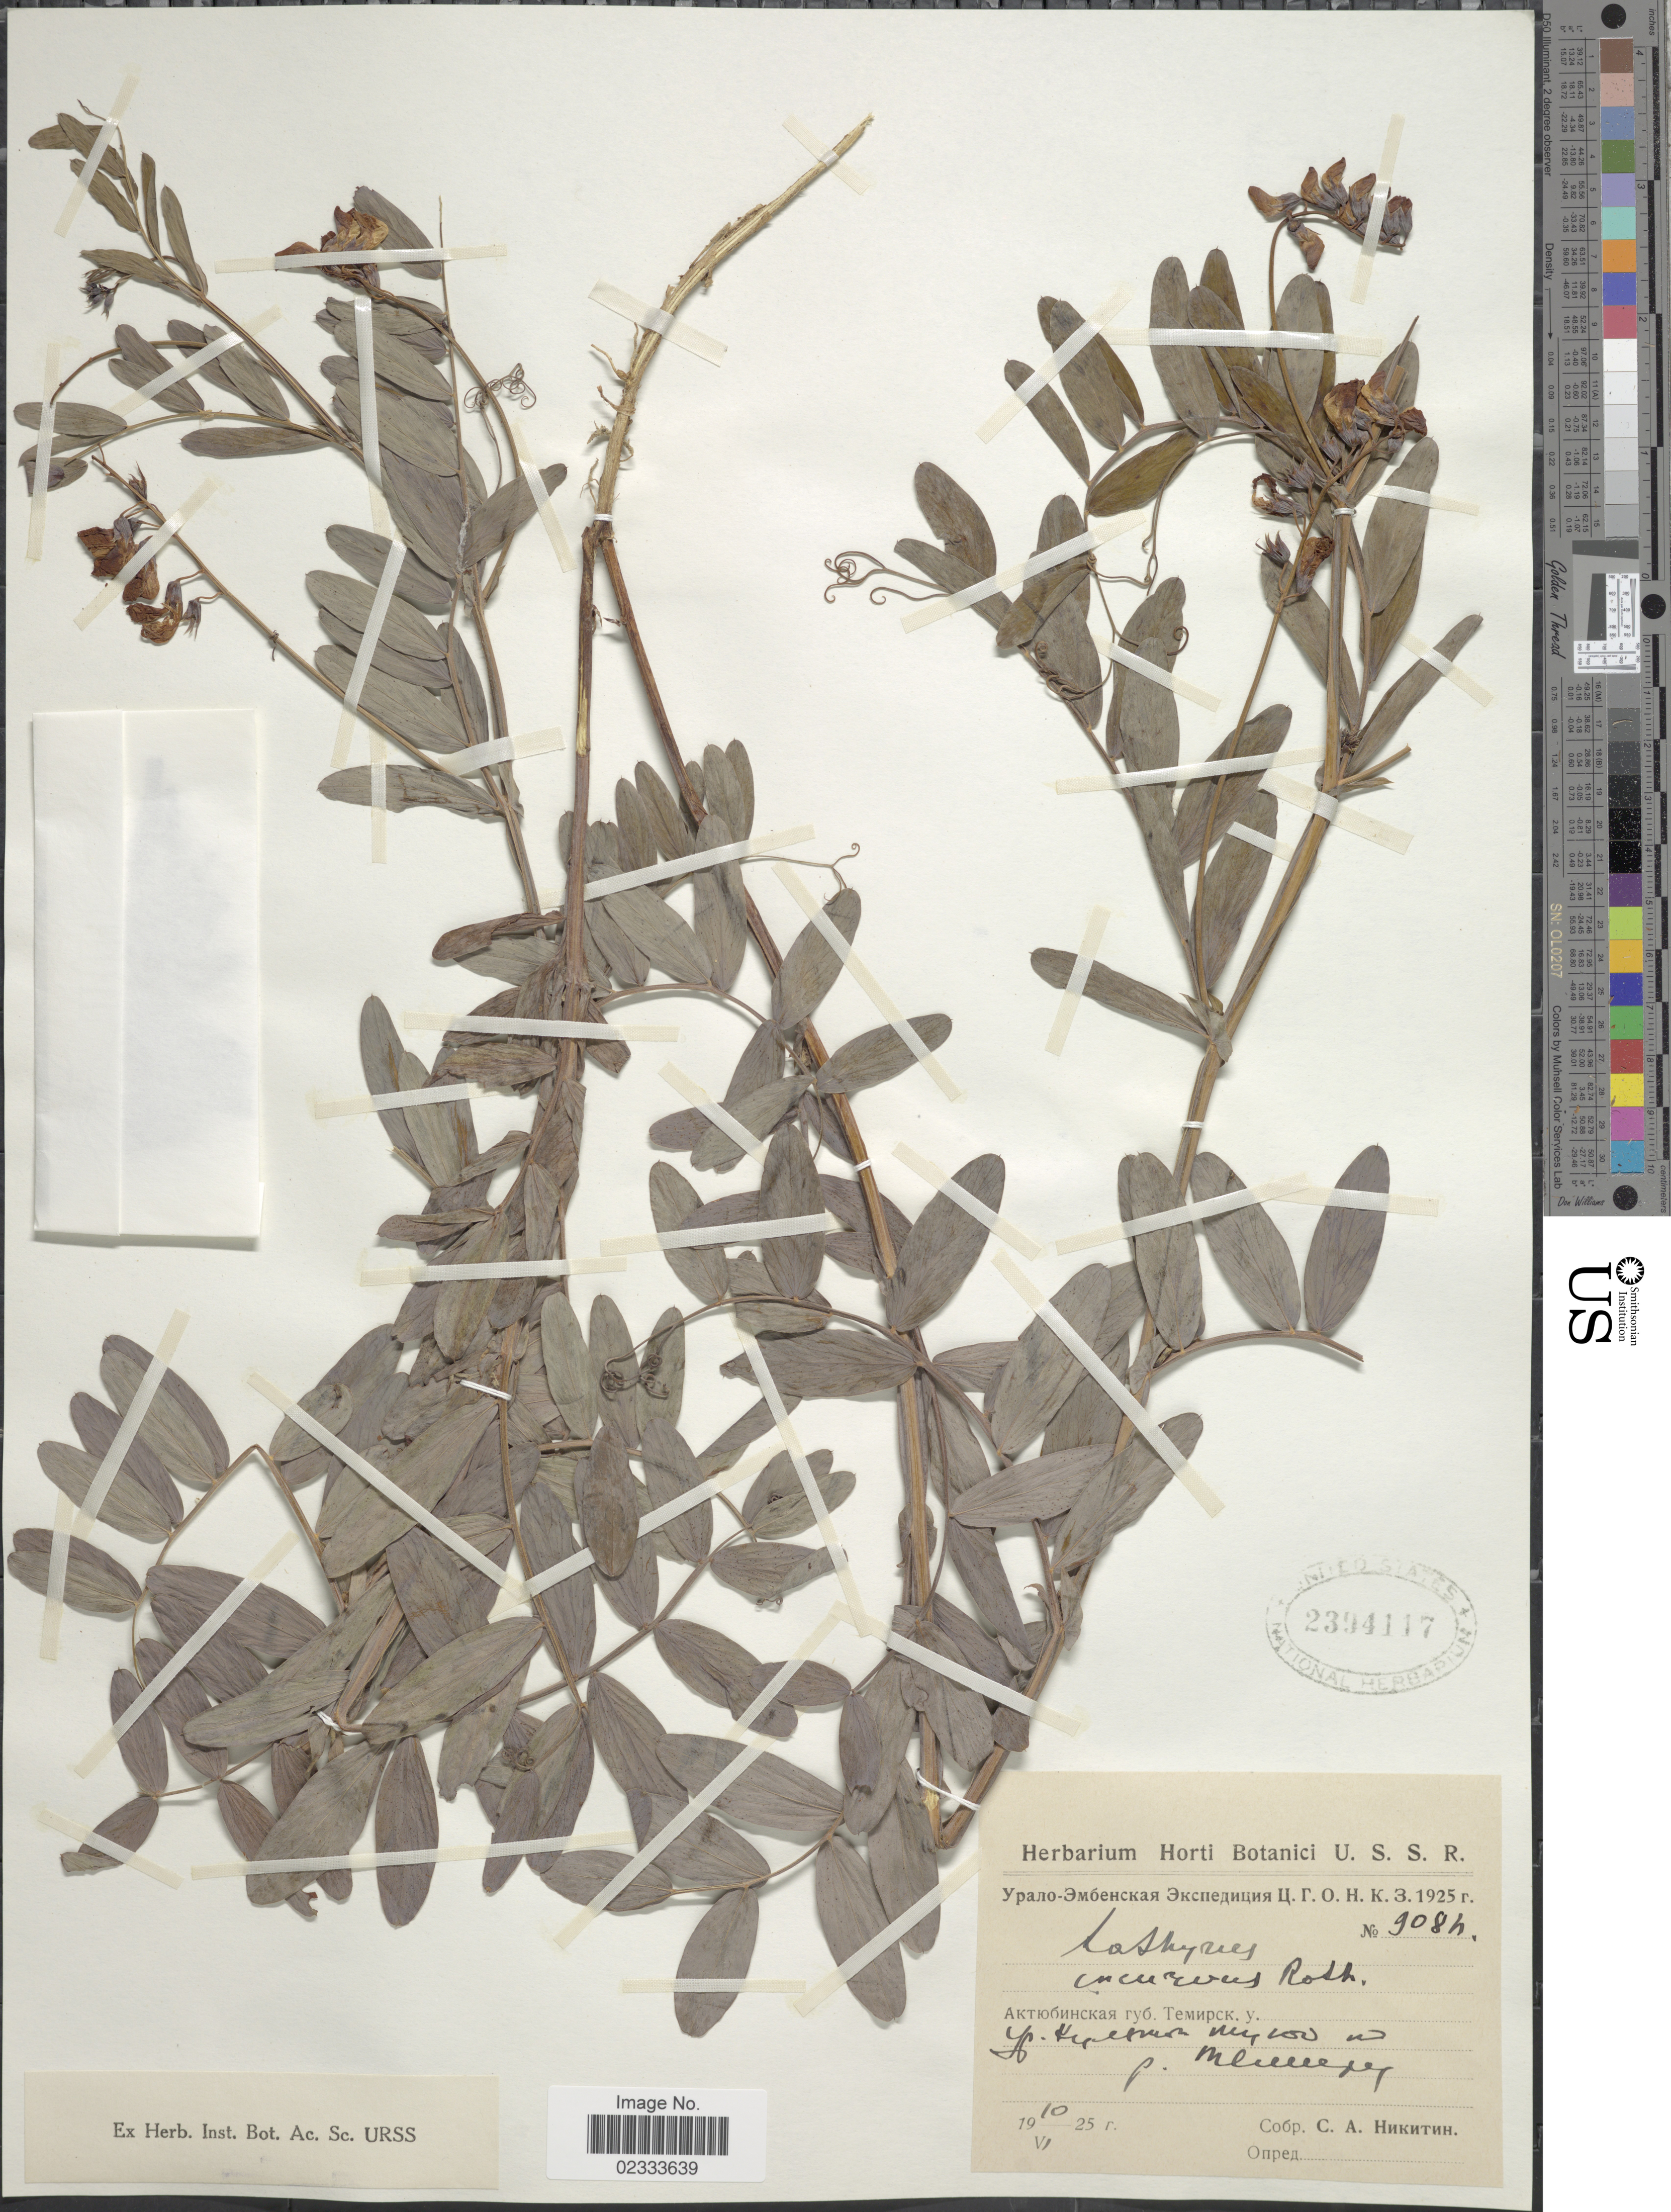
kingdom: Plantae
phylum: Tracheophyta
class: Magnoliopsida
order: Fabales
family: Fabaceae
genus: Lathyrus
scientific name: Lathyrus incurvus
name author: (Roth) Willd.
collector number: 9082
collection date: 1925-06-10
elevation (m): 100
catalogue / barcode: US 2394117